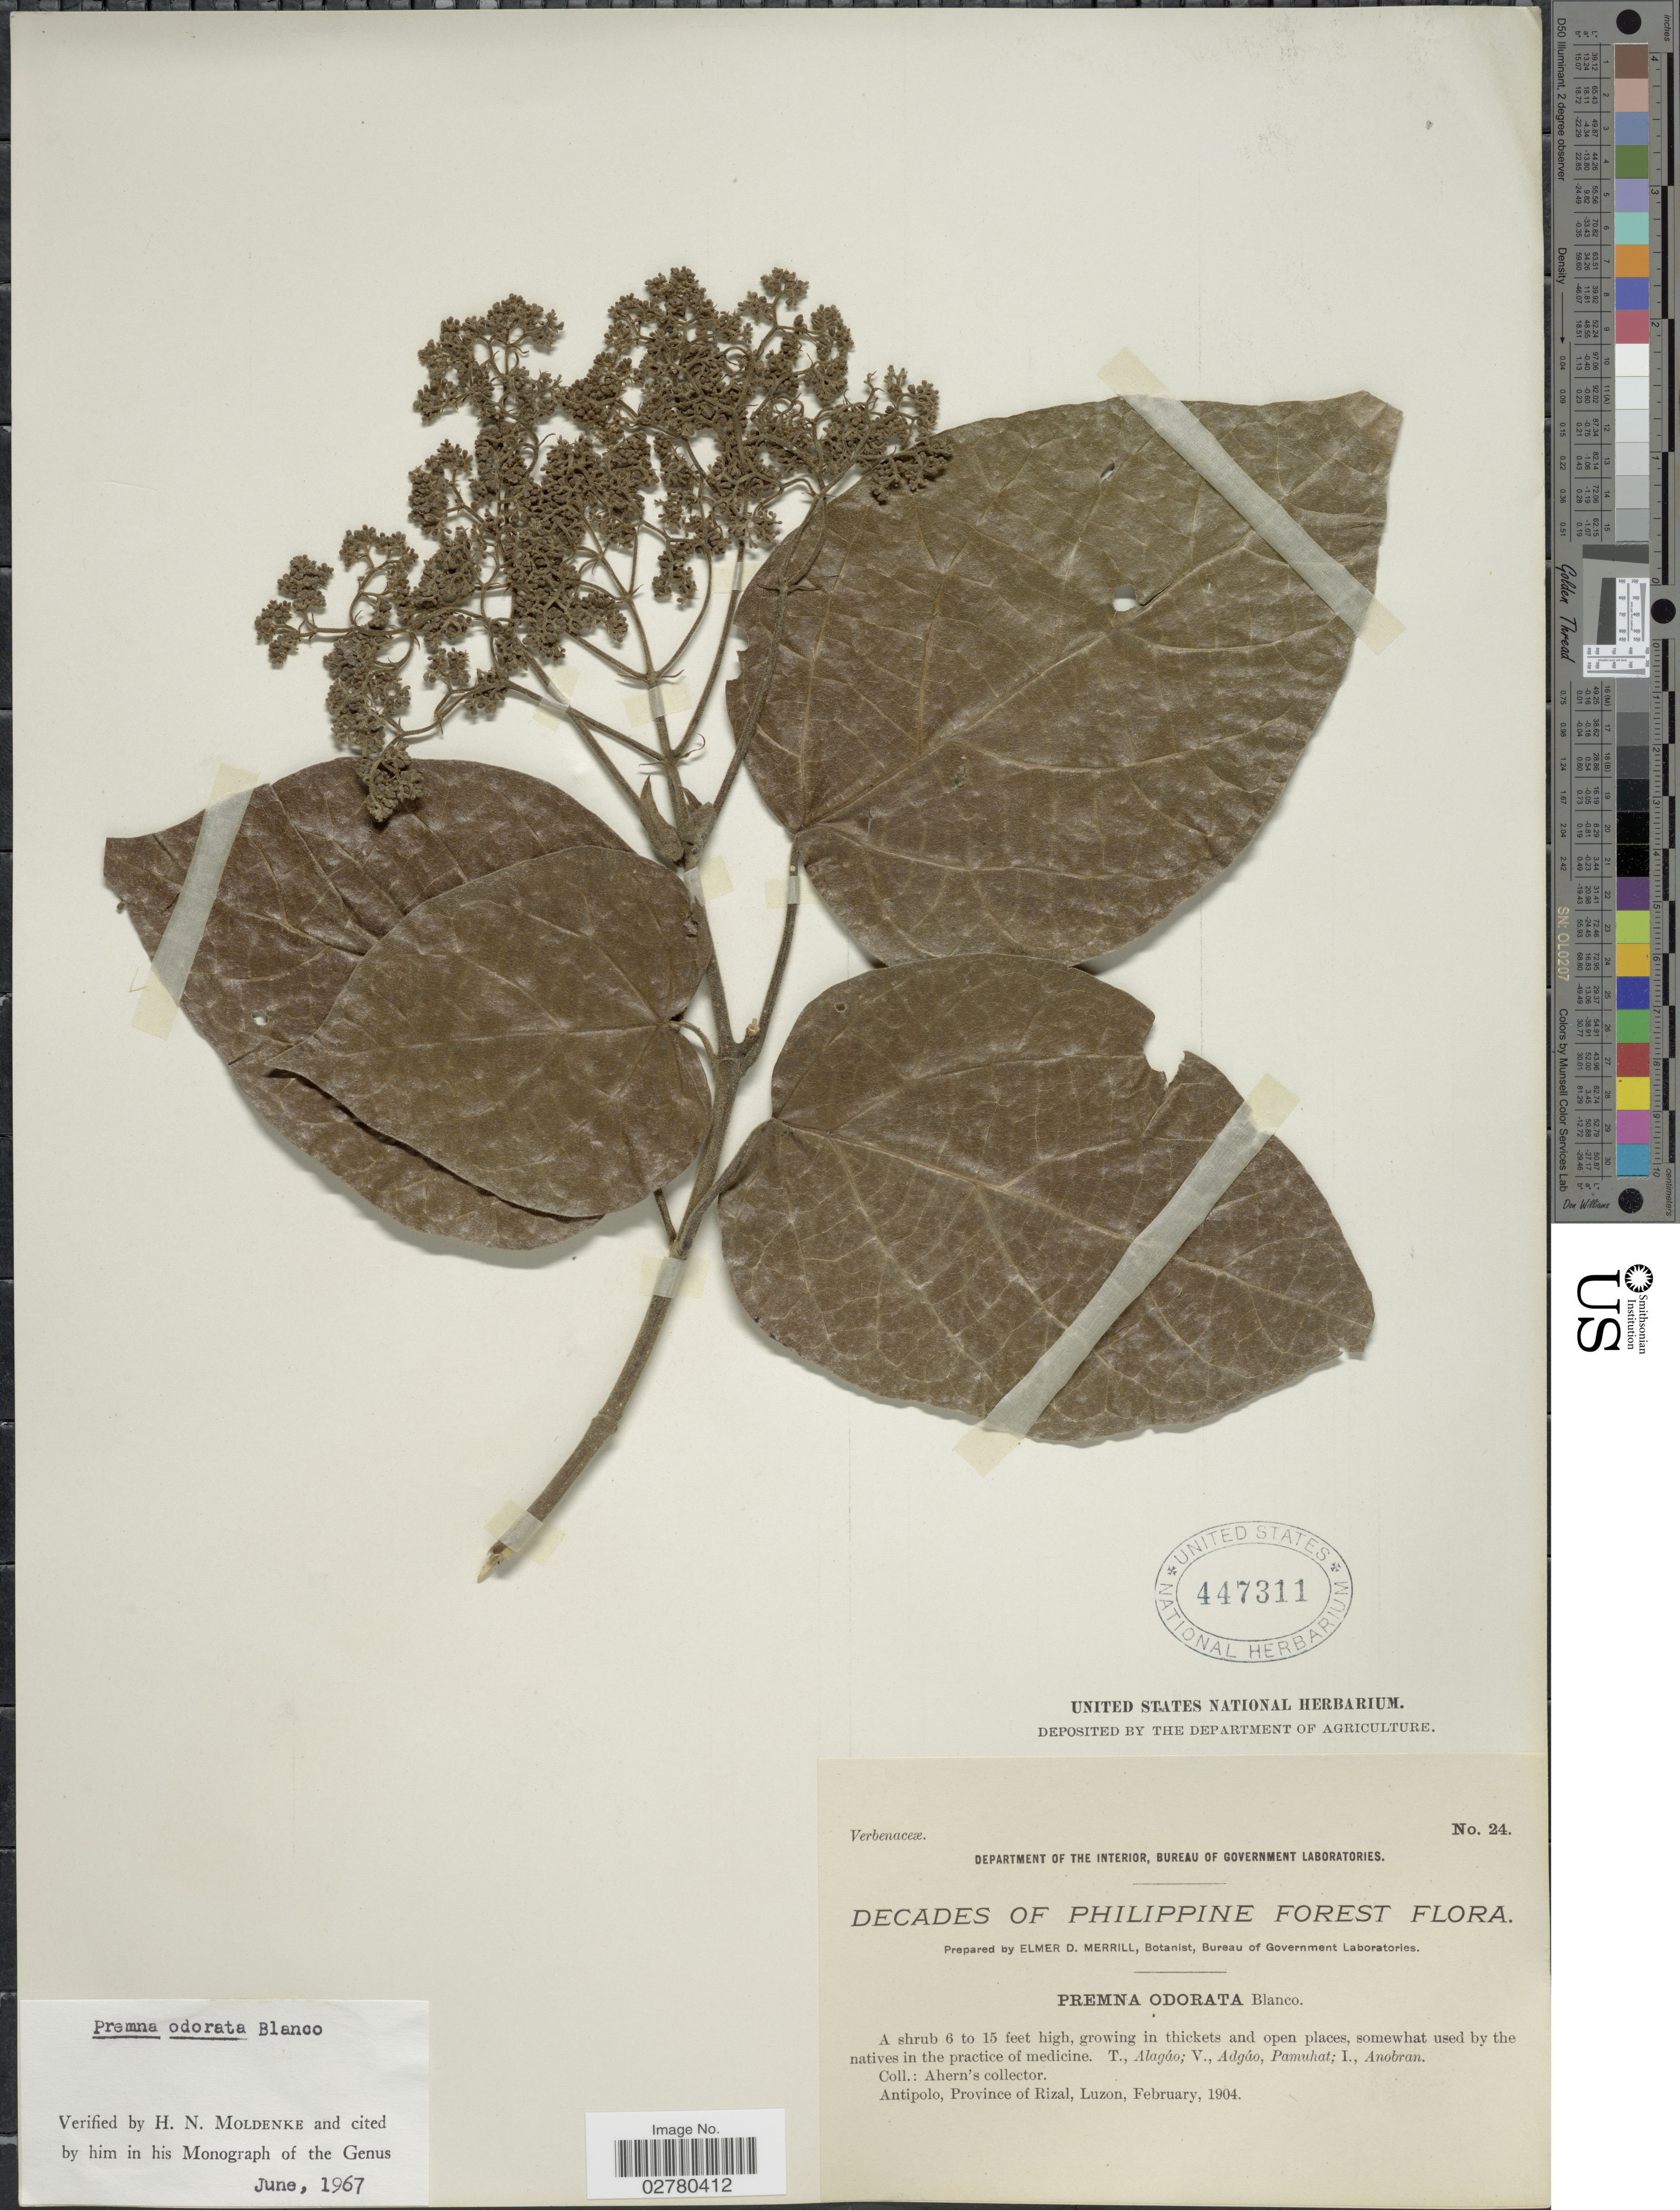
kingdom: Plantae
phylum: Tracheophyta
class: Magnoliopsida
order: Lamiales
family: Lamiaceae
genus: Premna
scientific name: Premna odorata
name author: Blanco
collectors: Ahern's collector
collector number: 24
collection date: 1904-02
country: Philippines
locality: Antipolo, Province of Rizal, Luzon.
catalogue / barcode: US 447311